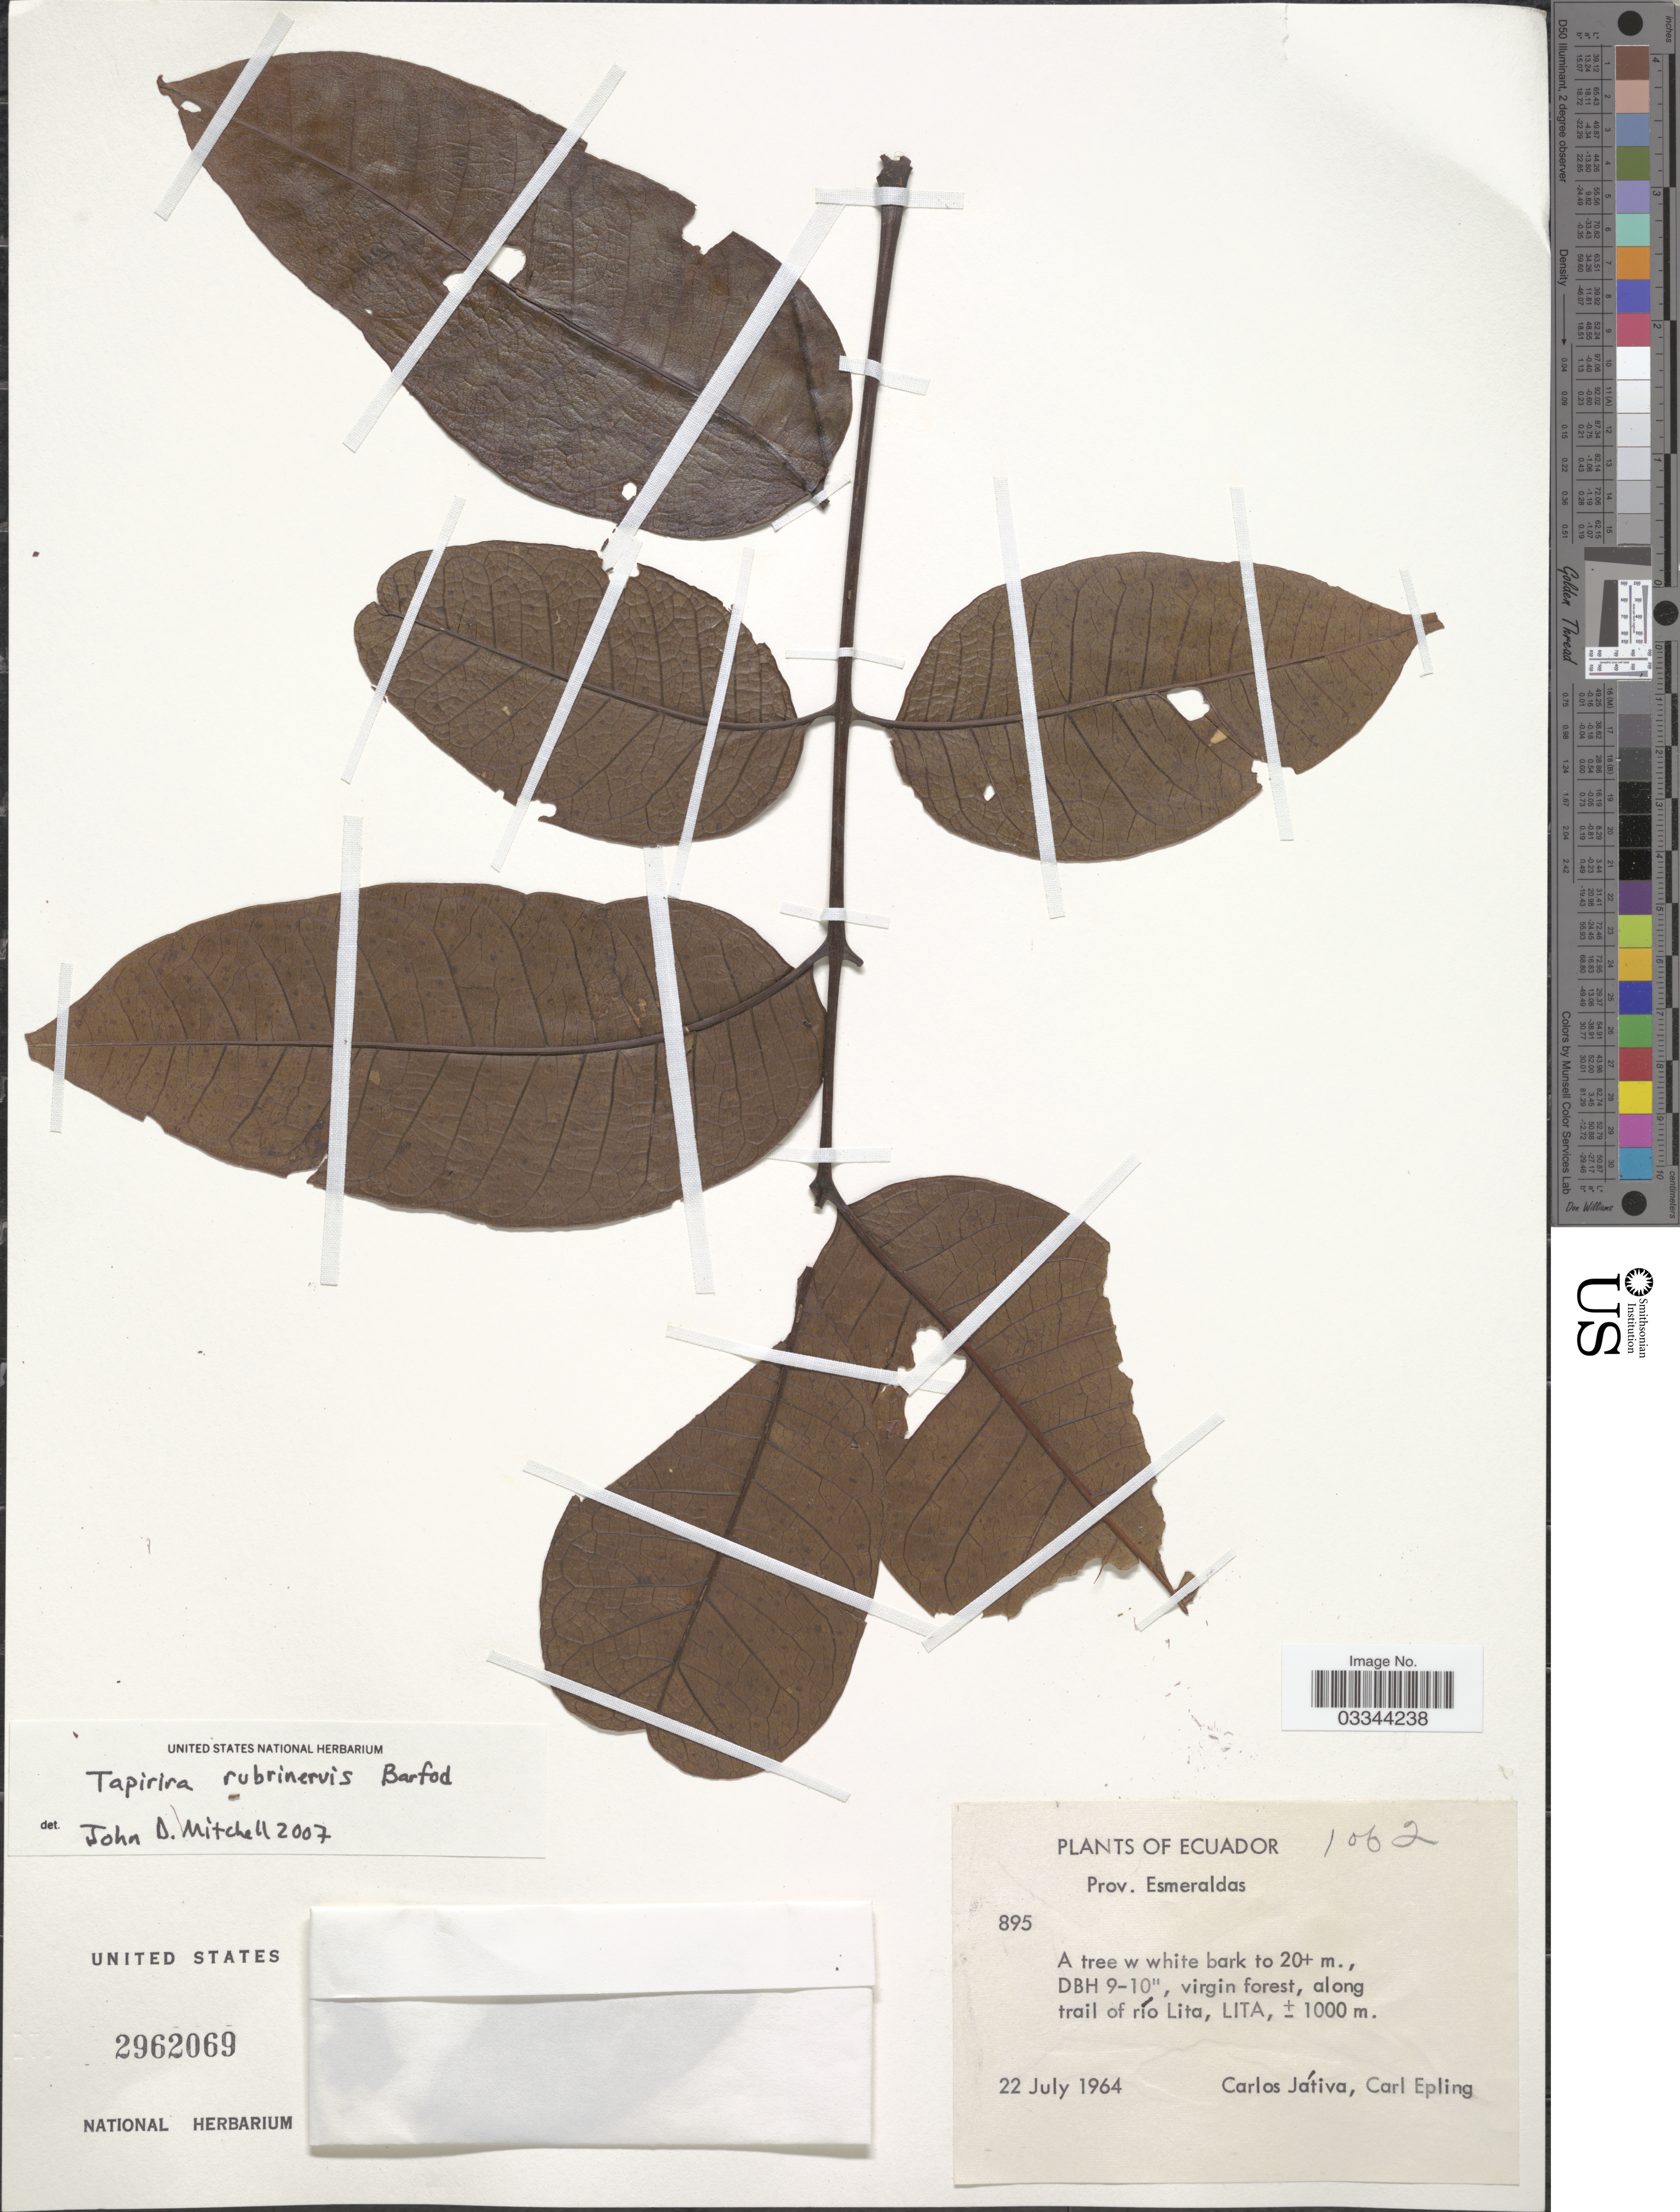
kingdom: Plantae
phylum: Tracheophyta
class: Magnoliopsida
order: Sapindales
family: Anacardiaceae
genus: Tapirira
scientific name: Tapirira rubrinervis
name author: Barfod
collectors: C. D. Játiva & C. C. Epling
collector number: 895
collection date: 1964-07-22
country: Ecuador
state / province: Esmeraldas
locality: Along trail of río Lita.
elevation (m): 1000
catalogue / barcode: US 2962069